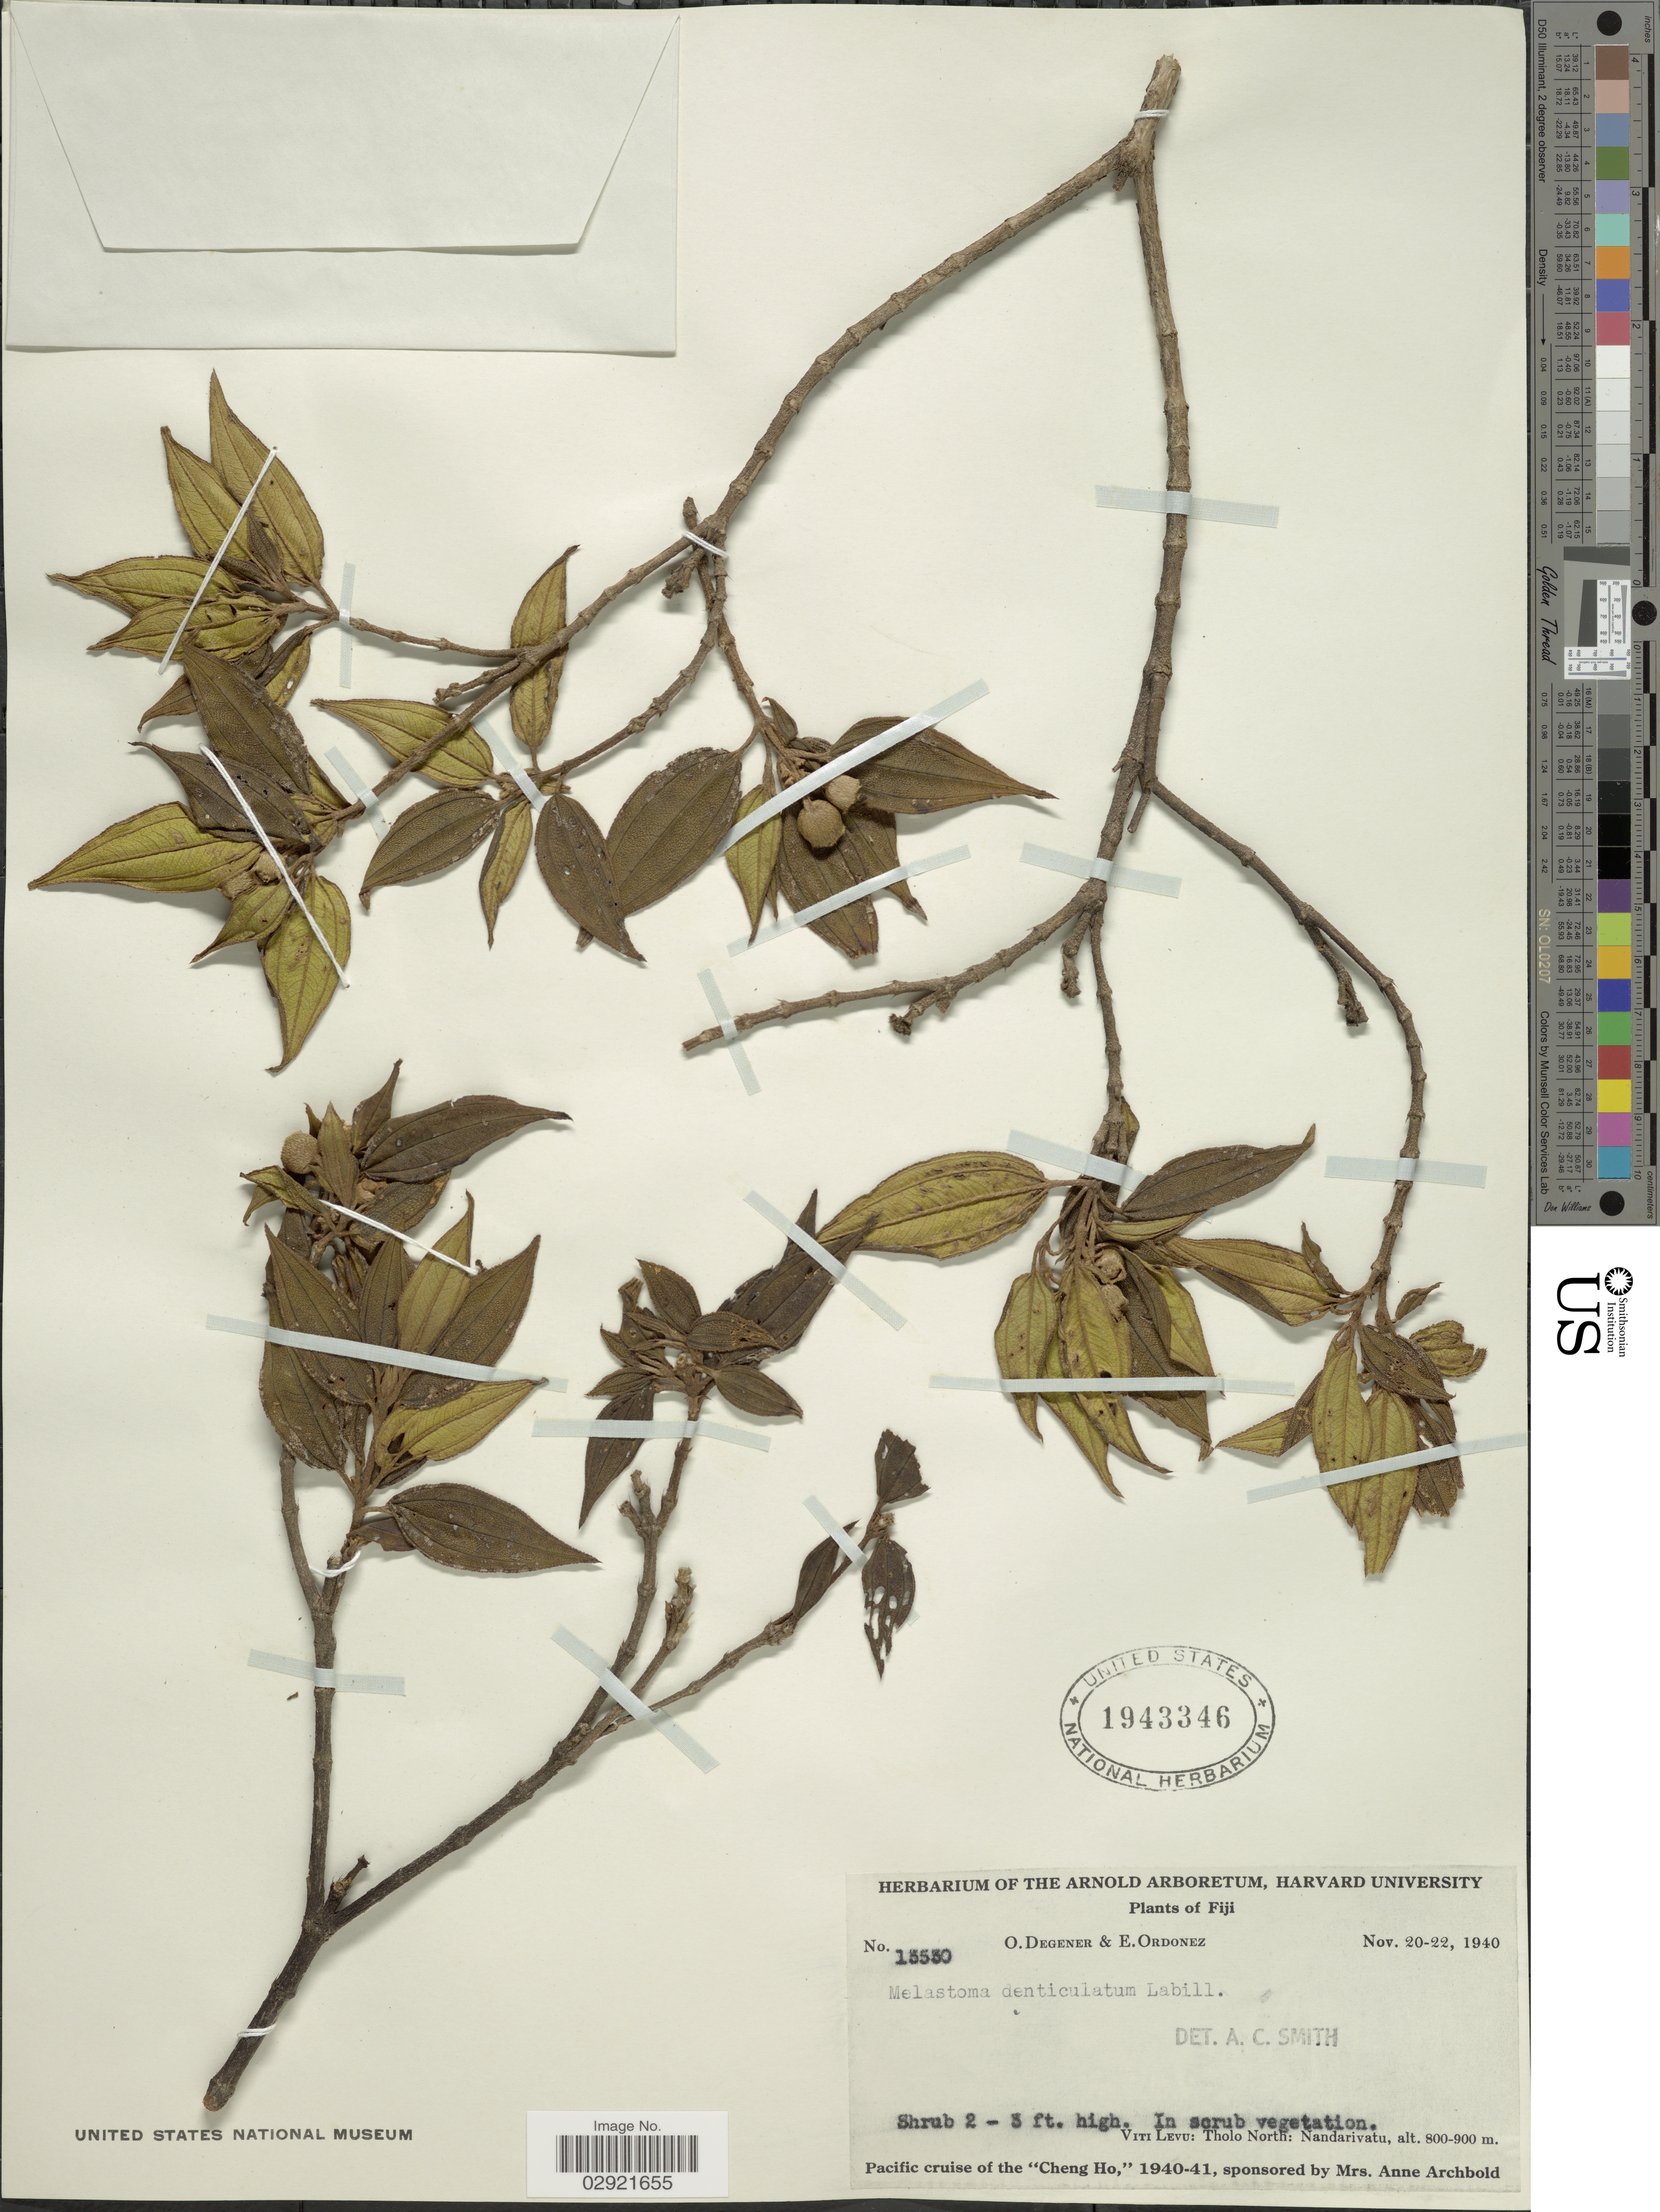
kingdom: Plantae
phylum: Tracheophyta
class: Magnoliopsida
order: Myrtales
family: Melastomataceae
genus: Melastoma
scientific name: Melastoma malabathricum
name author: L.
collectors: O. Degener & E. Ordonez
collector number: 13530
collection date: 1940-11-20/1940-11-22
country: Fiji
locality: Viti Levu: Tholo North: Nandarivatu.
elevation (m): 800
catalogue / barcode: US 1943346